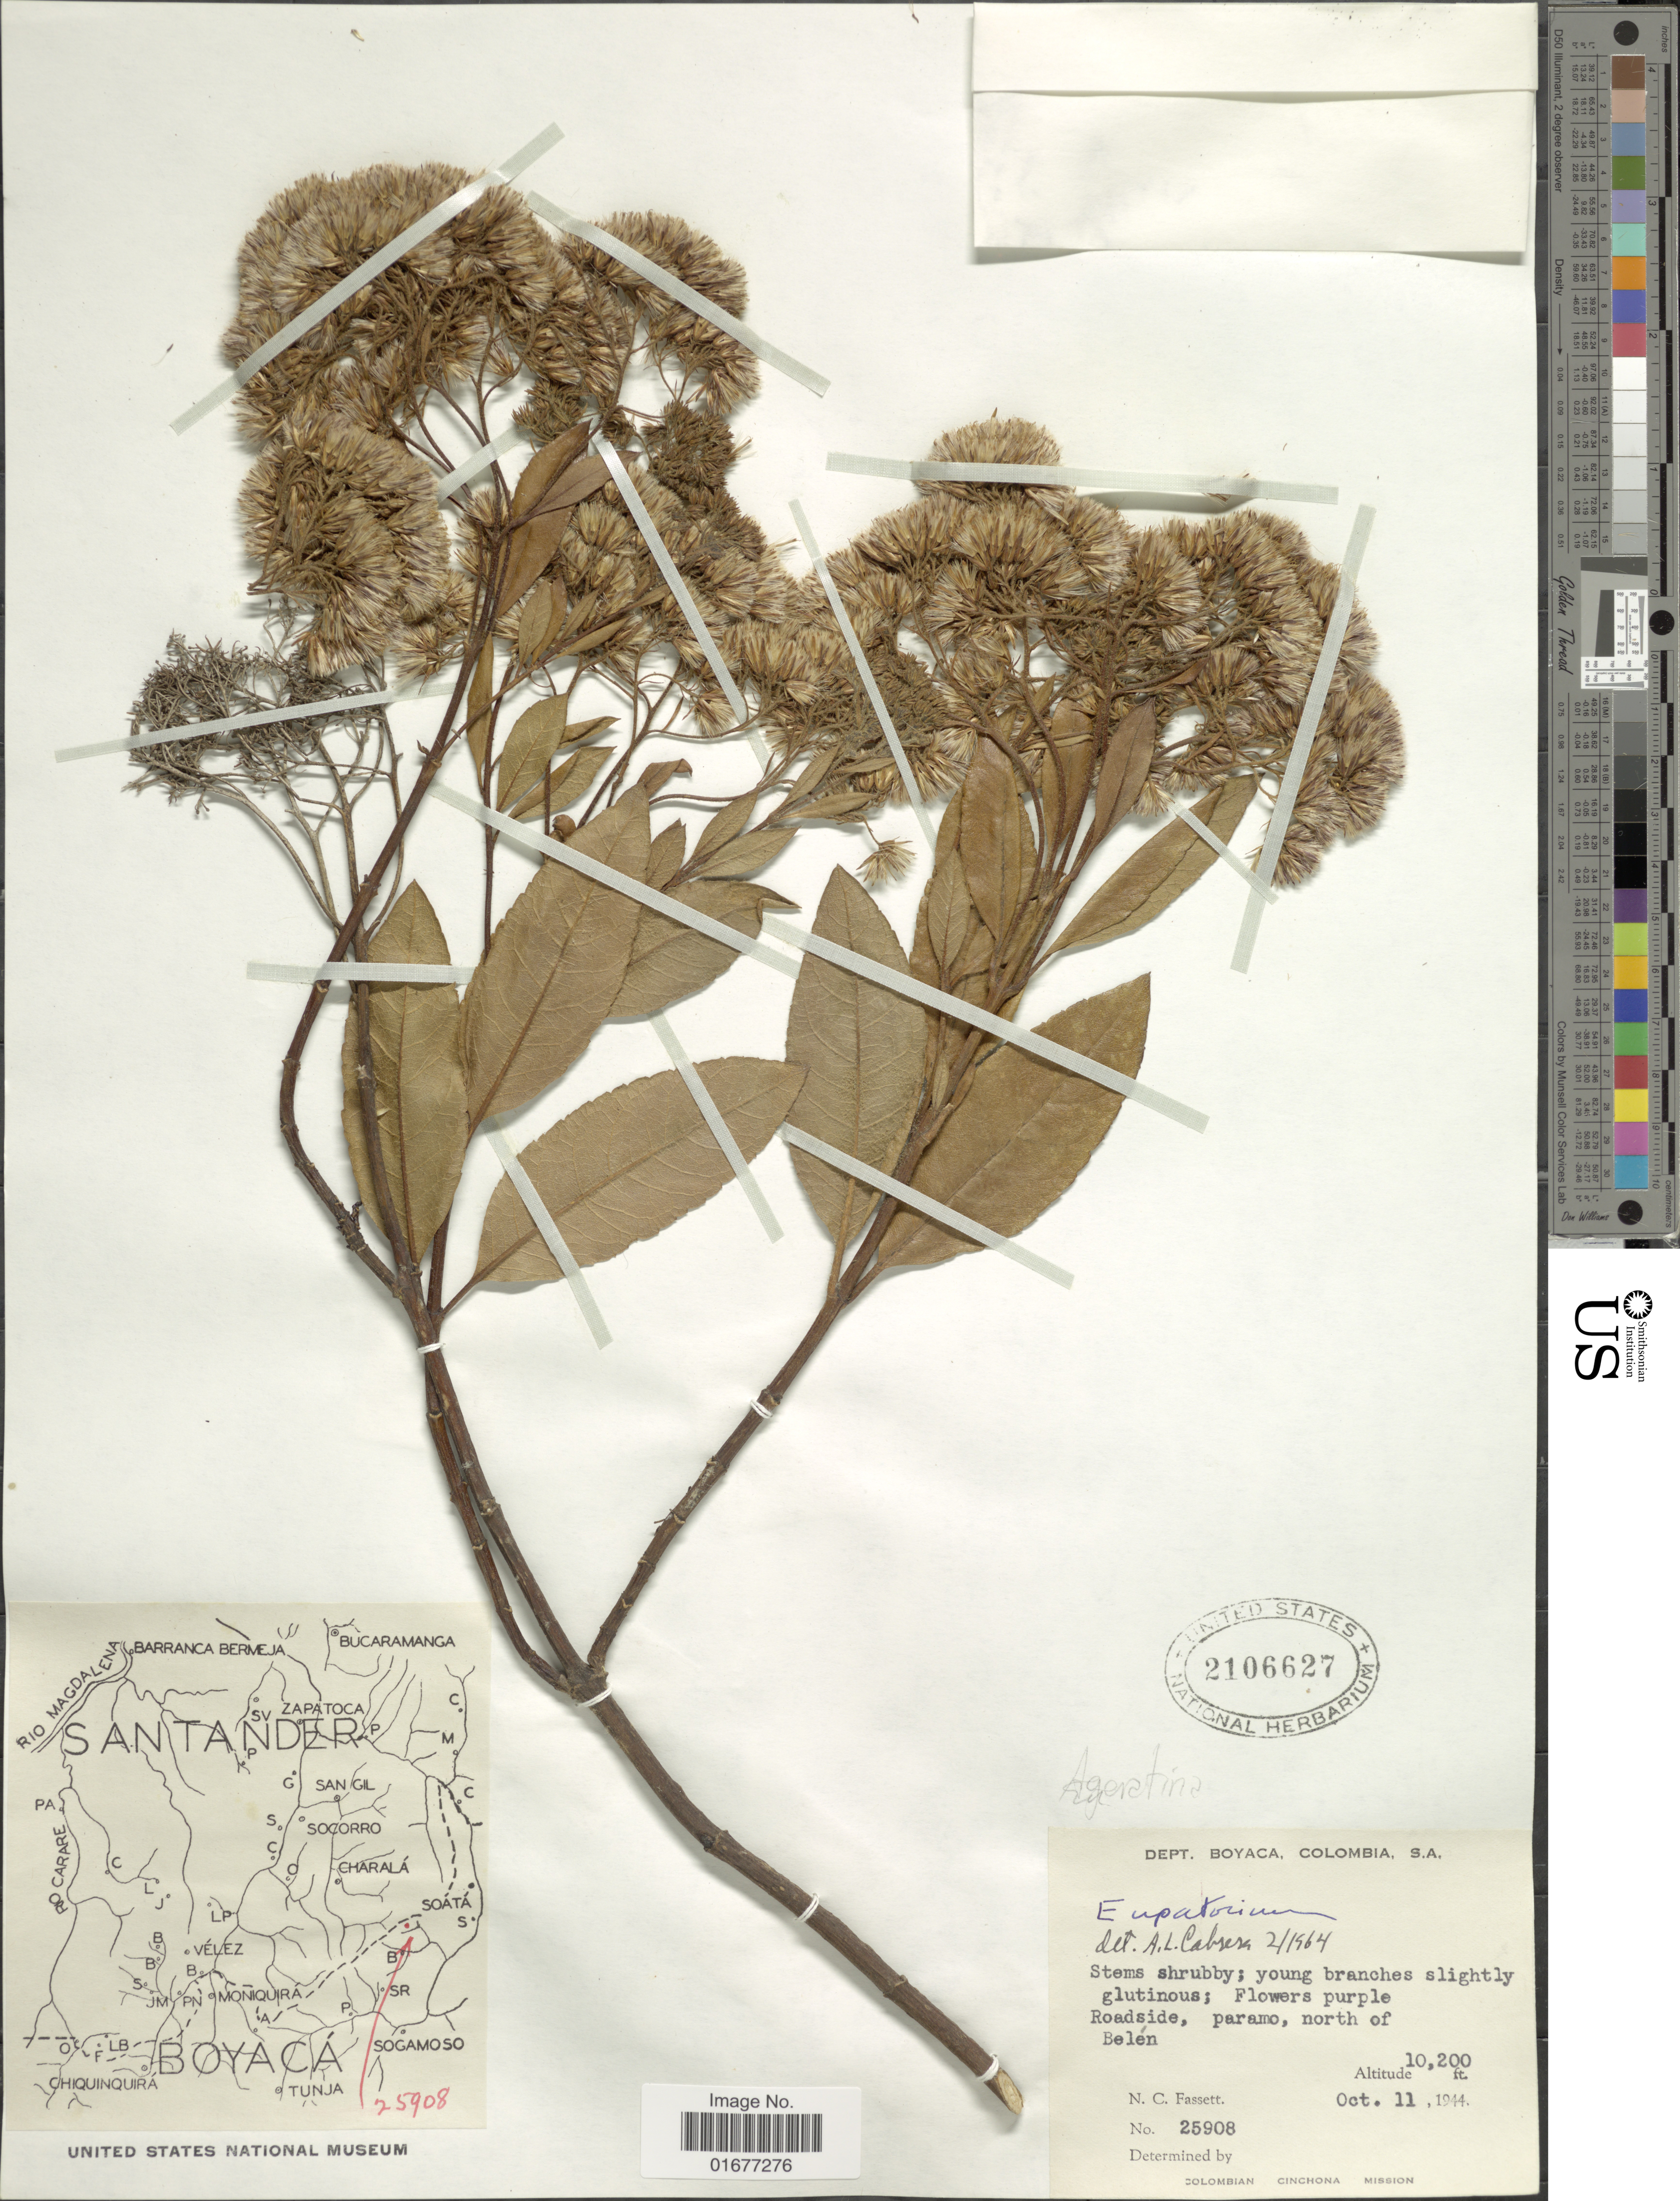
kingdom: Plantae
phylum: Tracheophyta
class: Magnoliopsida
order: Asterales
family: Asteraceae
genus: Ageratina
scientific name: Ageratina baccharoides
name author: (Kunth) R.M. King & H. Rob.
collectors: N. C. Fassett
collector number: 25908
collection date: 1944-10-11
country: Colombia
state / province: Boyacá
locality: Flowers purple Roadside, paramo, north of Belen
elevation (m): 3109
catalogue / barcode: US 2106627